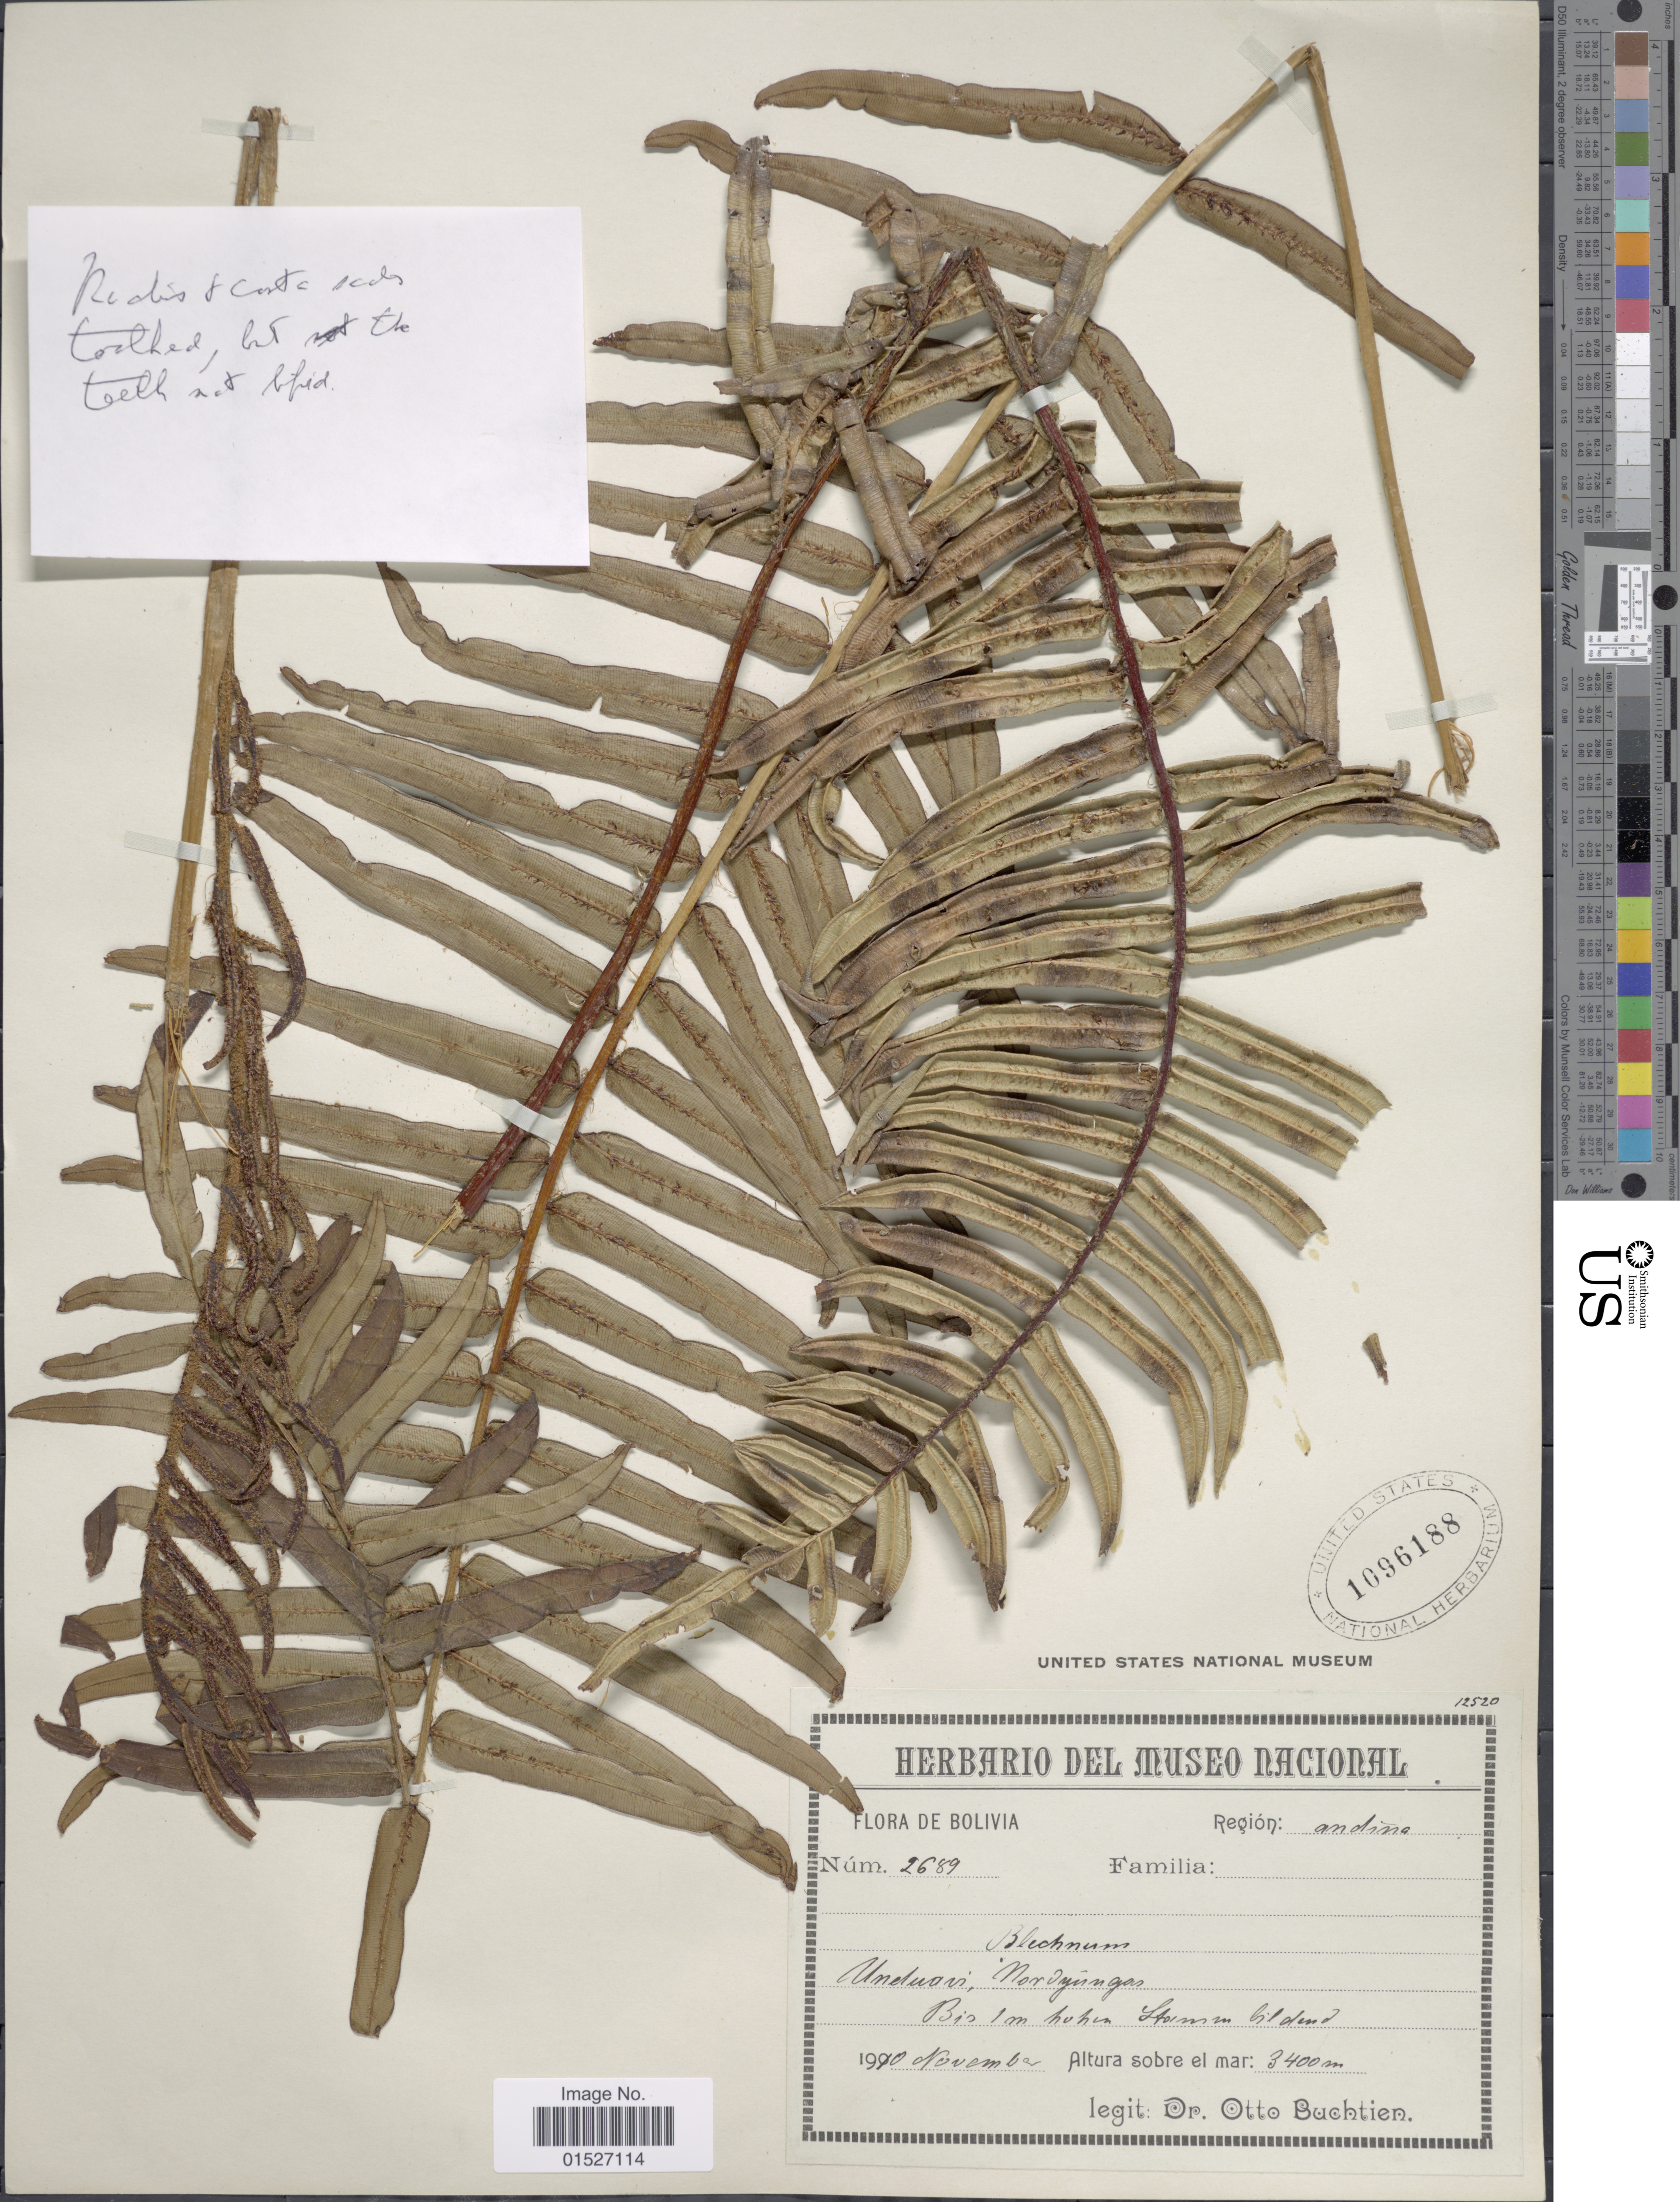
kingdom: Plantae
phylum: Tracheophyta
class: Polypodiopsida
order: Polypodiales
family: Blechnaceae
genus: Blechnum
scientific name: Blechnum sp.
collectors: O. Buchtien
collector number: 2689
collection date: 1910-11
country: Bolivia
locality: Unduari, Nordyungas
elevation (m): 3400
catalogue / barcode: US 1096188